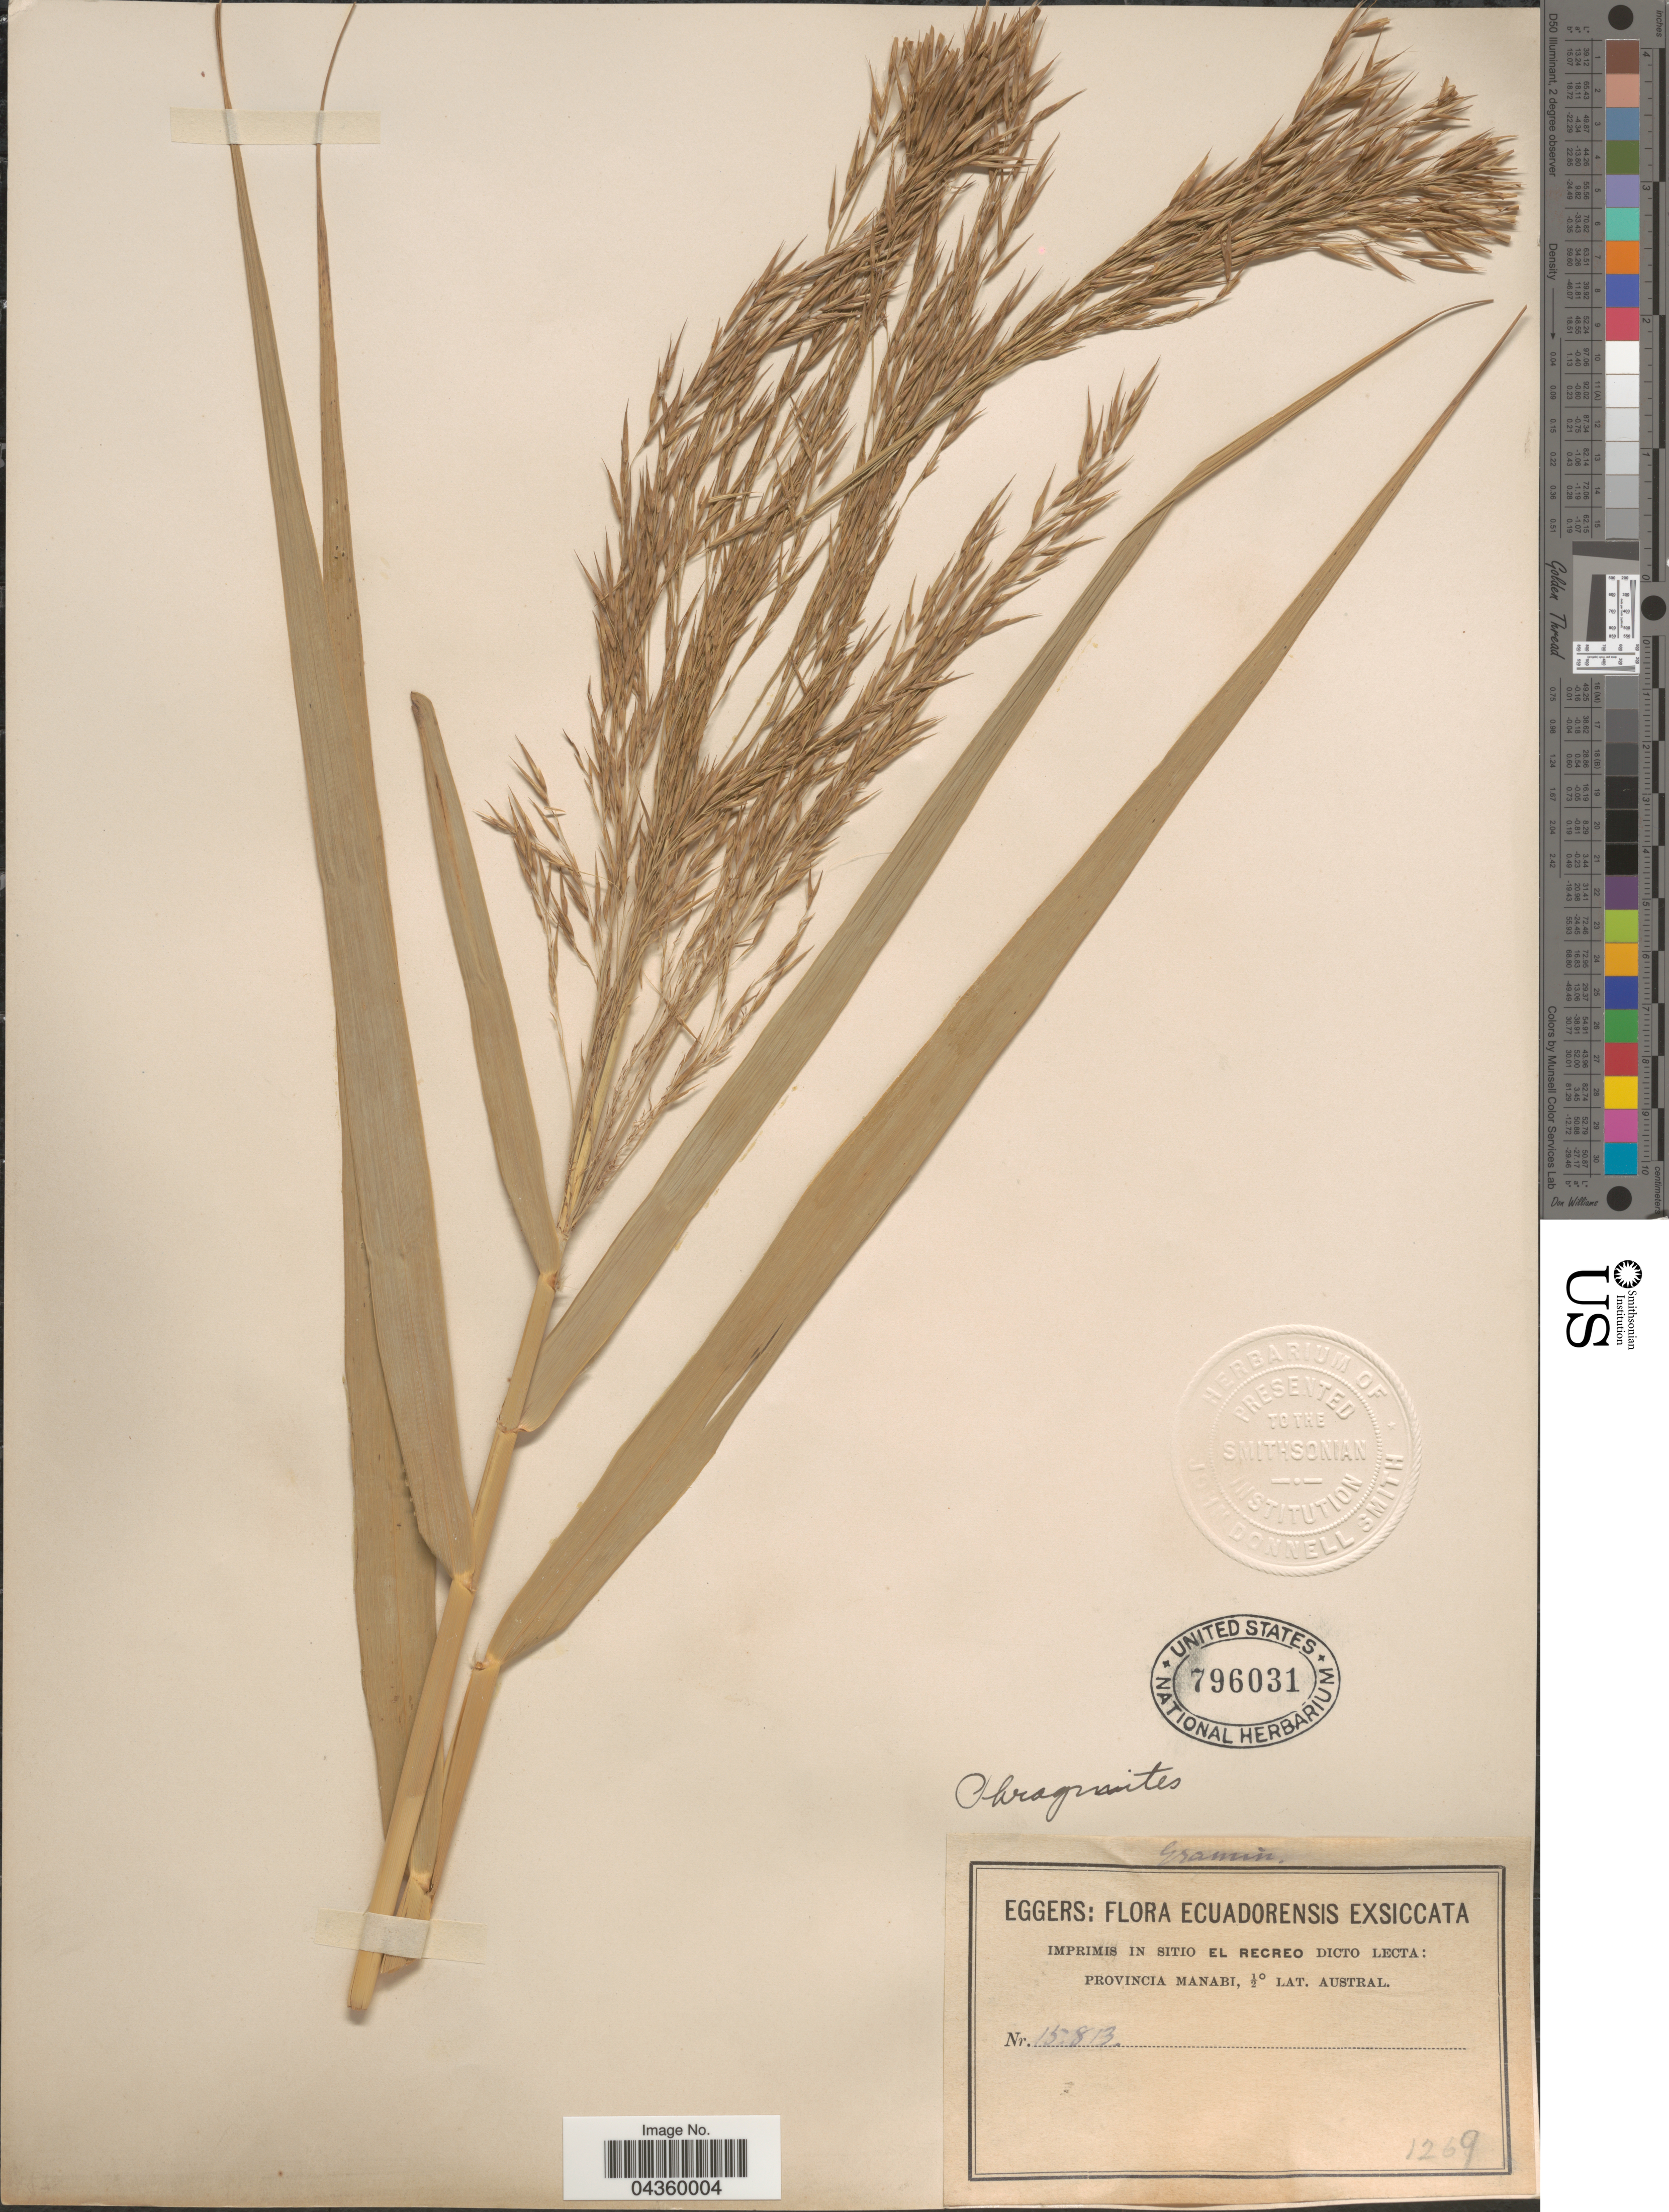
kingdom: Plantae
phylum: Tracheophyta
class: Liliopsida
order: Poales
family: Poaceae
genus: Phragmites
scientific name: Phragmites australis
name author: (Cav.) Trin. ex Steud.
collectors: -. Eggers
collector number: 15813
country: Ecuador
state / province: Manabí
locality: Imprimis in sitio el Recreo.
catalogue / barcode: US 796031